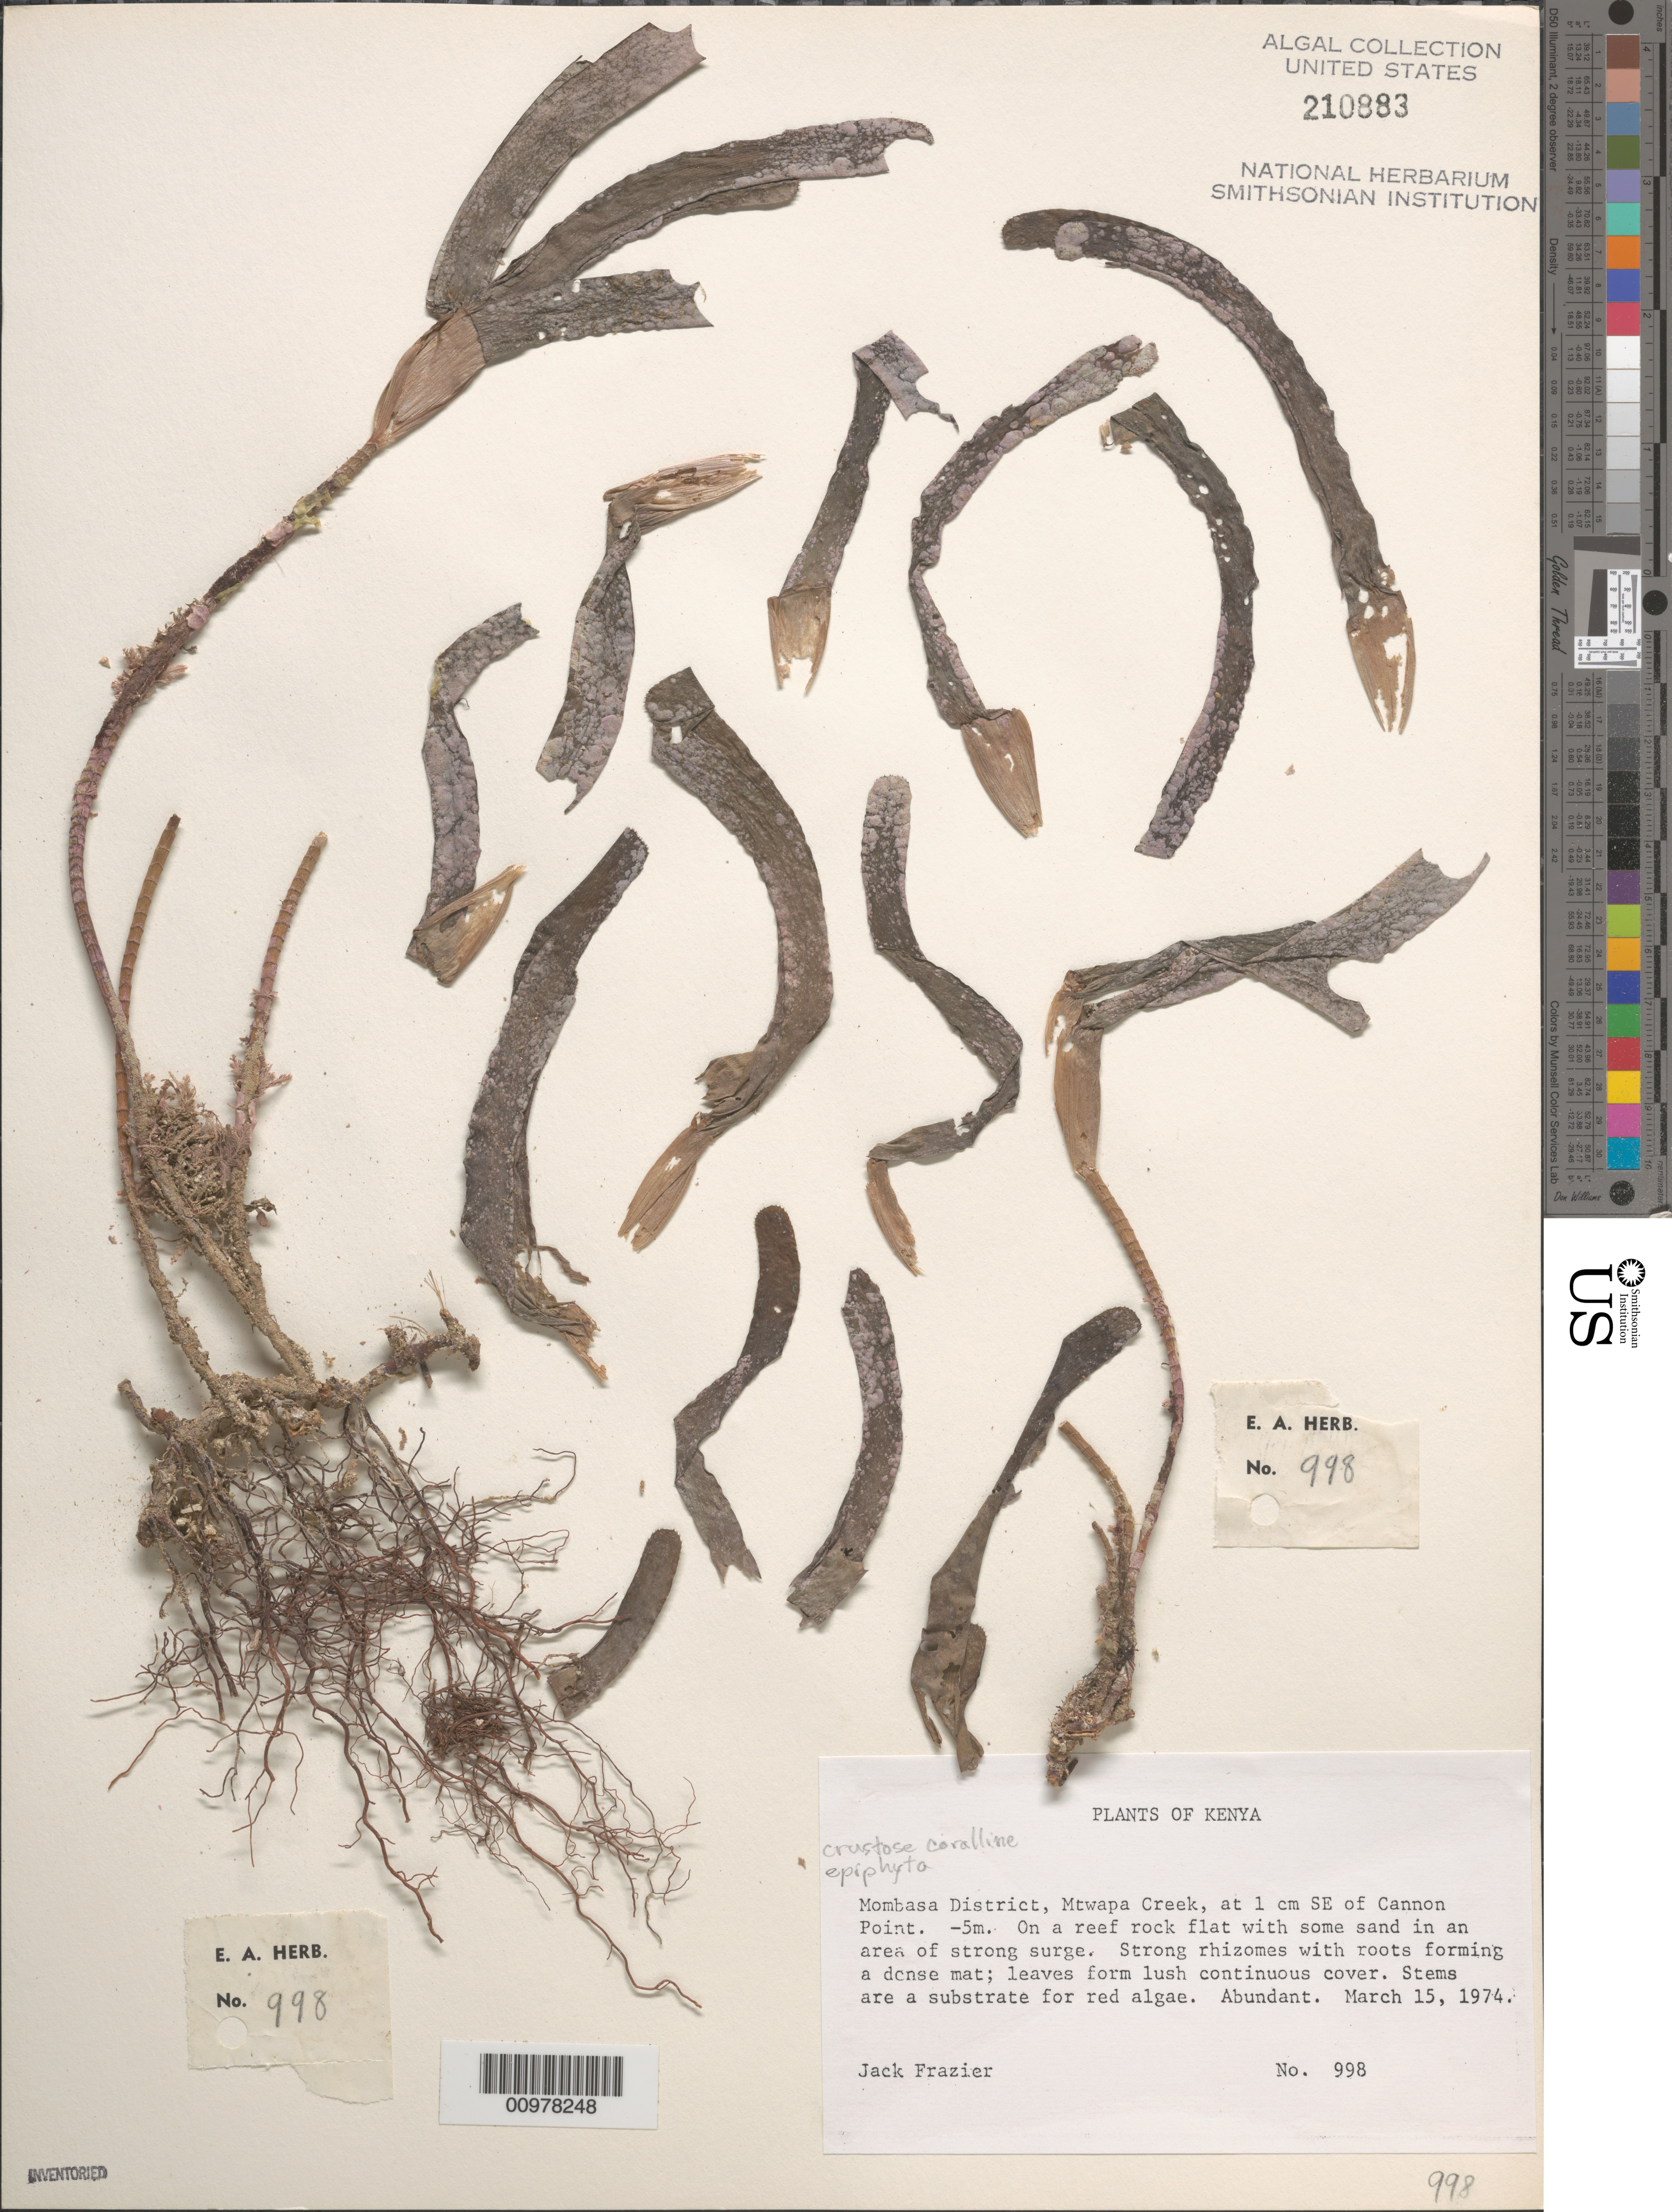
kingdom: Plantae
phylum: Rhodophyta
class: Florideophyceae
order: Corallinales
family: Corallinaceae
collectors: J. Frazier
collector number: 998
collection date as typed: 15 Mar 1974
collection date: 1974-03-15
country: Kenya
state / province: Kilifi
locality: Mtwapa Creek, 1 cm [sic] southeast of Cannon Point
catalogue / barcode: US 210883